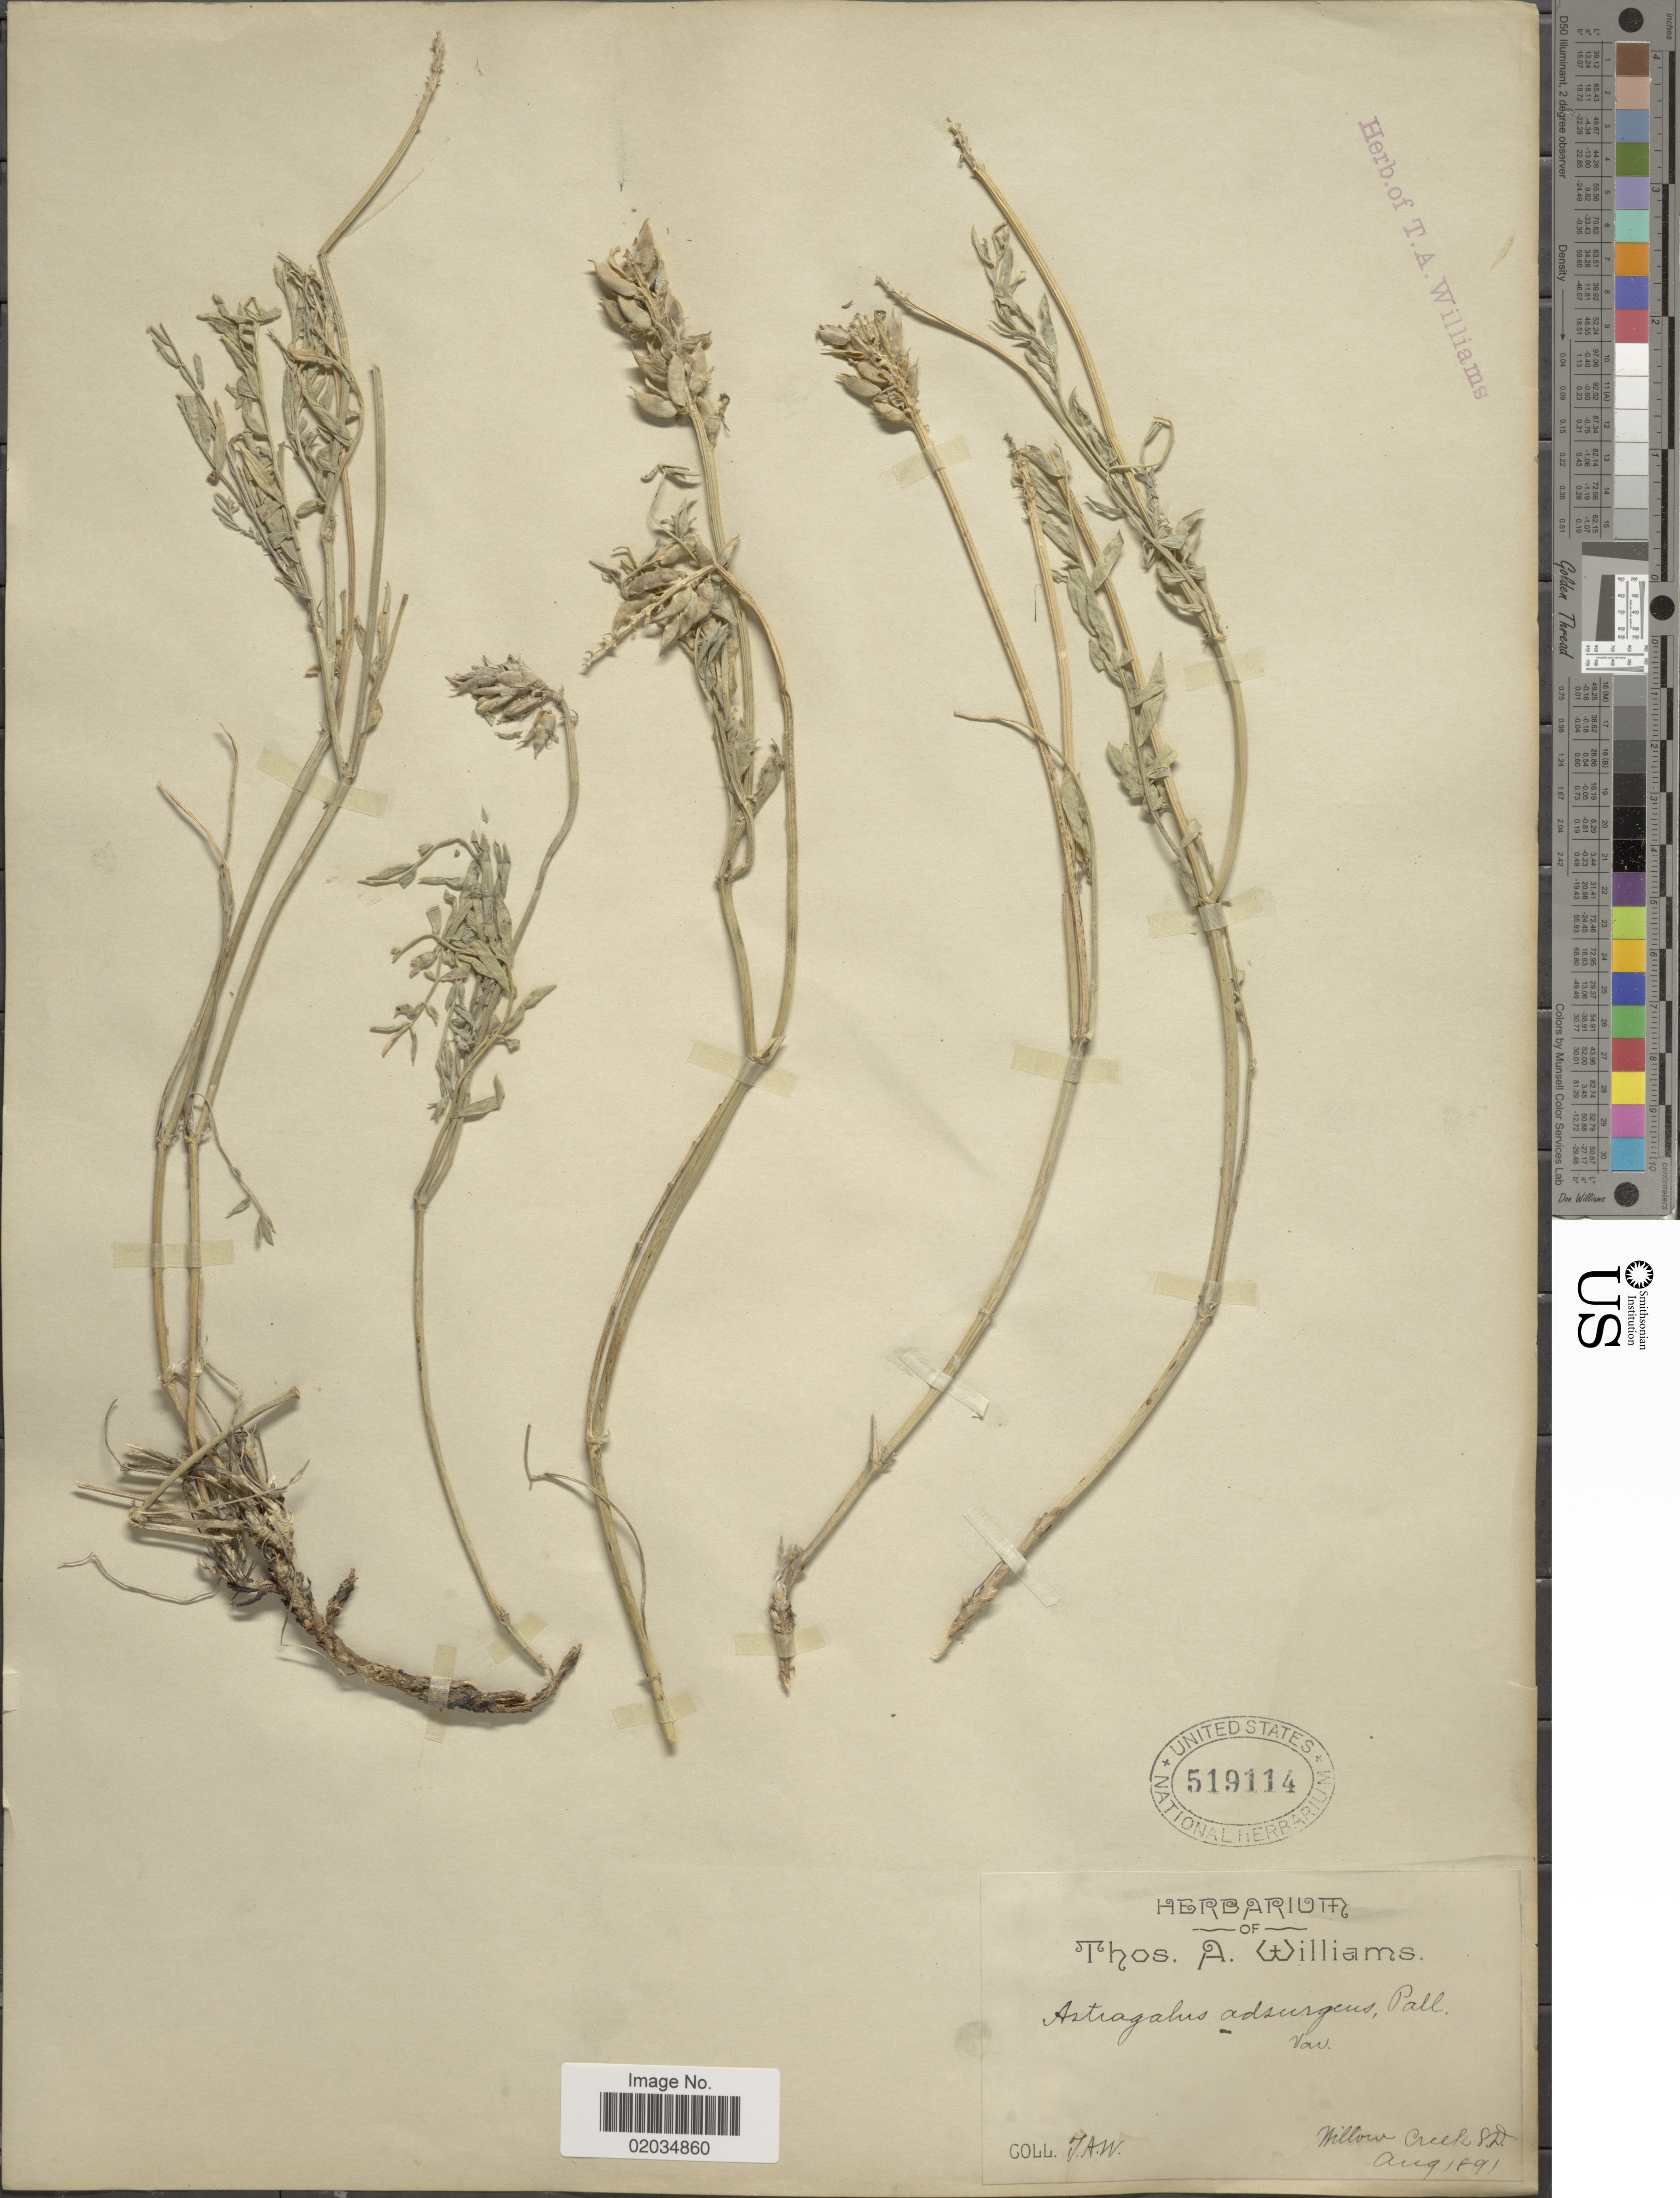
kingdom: Plantae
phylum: Tracheophyta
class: Magnoliopsida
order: Fabales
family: Fabaceae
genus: Astragalus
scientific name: Astragalus striatus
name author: Nutt.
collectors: T. A. Williams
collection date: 1891-08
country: United States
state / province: South Dakota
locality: Willow Creek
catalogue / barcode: US 519114